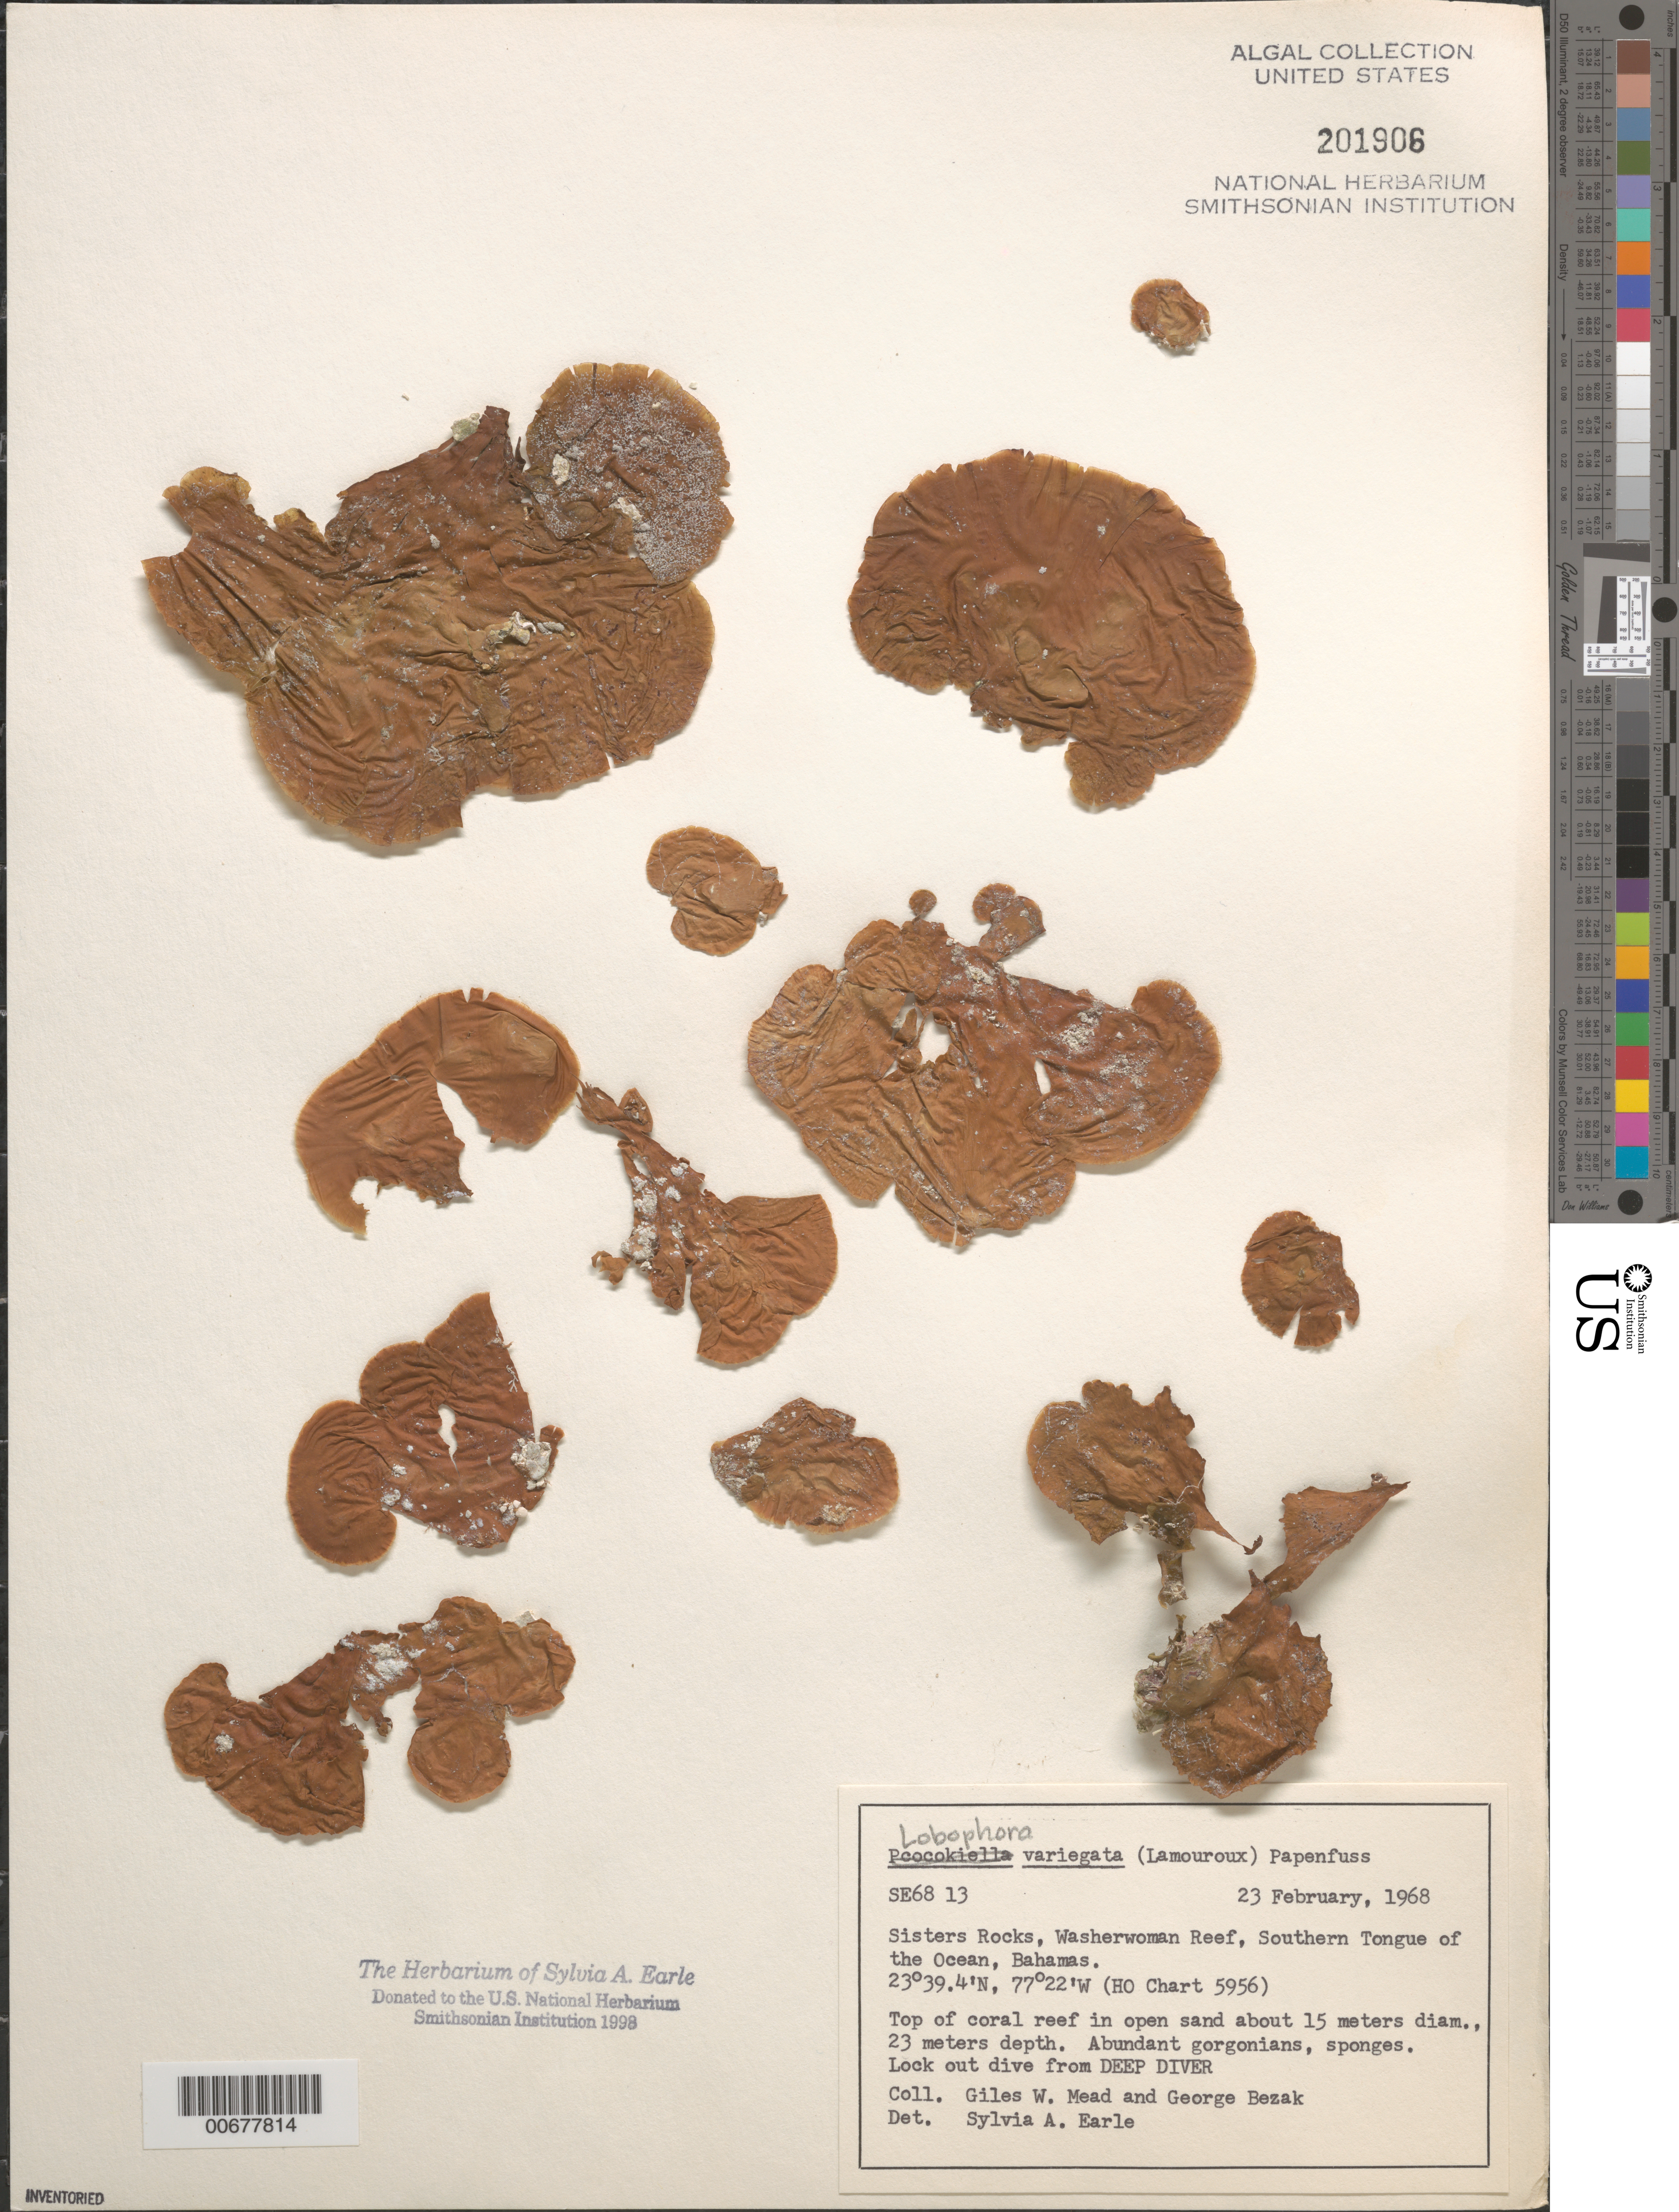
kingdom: Chromista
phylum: Ochrophyta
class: Phaeophyceae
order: Dictyotales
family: Dictyotaceae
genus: Lobophora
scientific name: Lobophora variegata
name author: (J.V.Lamouroux) Womersley & E.C. Oliveira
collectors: G. W. Mead & G. Bezak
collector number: SE 6813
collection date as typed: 23 Feb 1968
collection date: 1968-02-23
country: Bahamas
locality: Sisters Rocks, Washerwoman Reef, Southern Tongue of the Ocean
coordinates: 23 39.5' N, 77 22' W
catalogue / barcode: US 201906